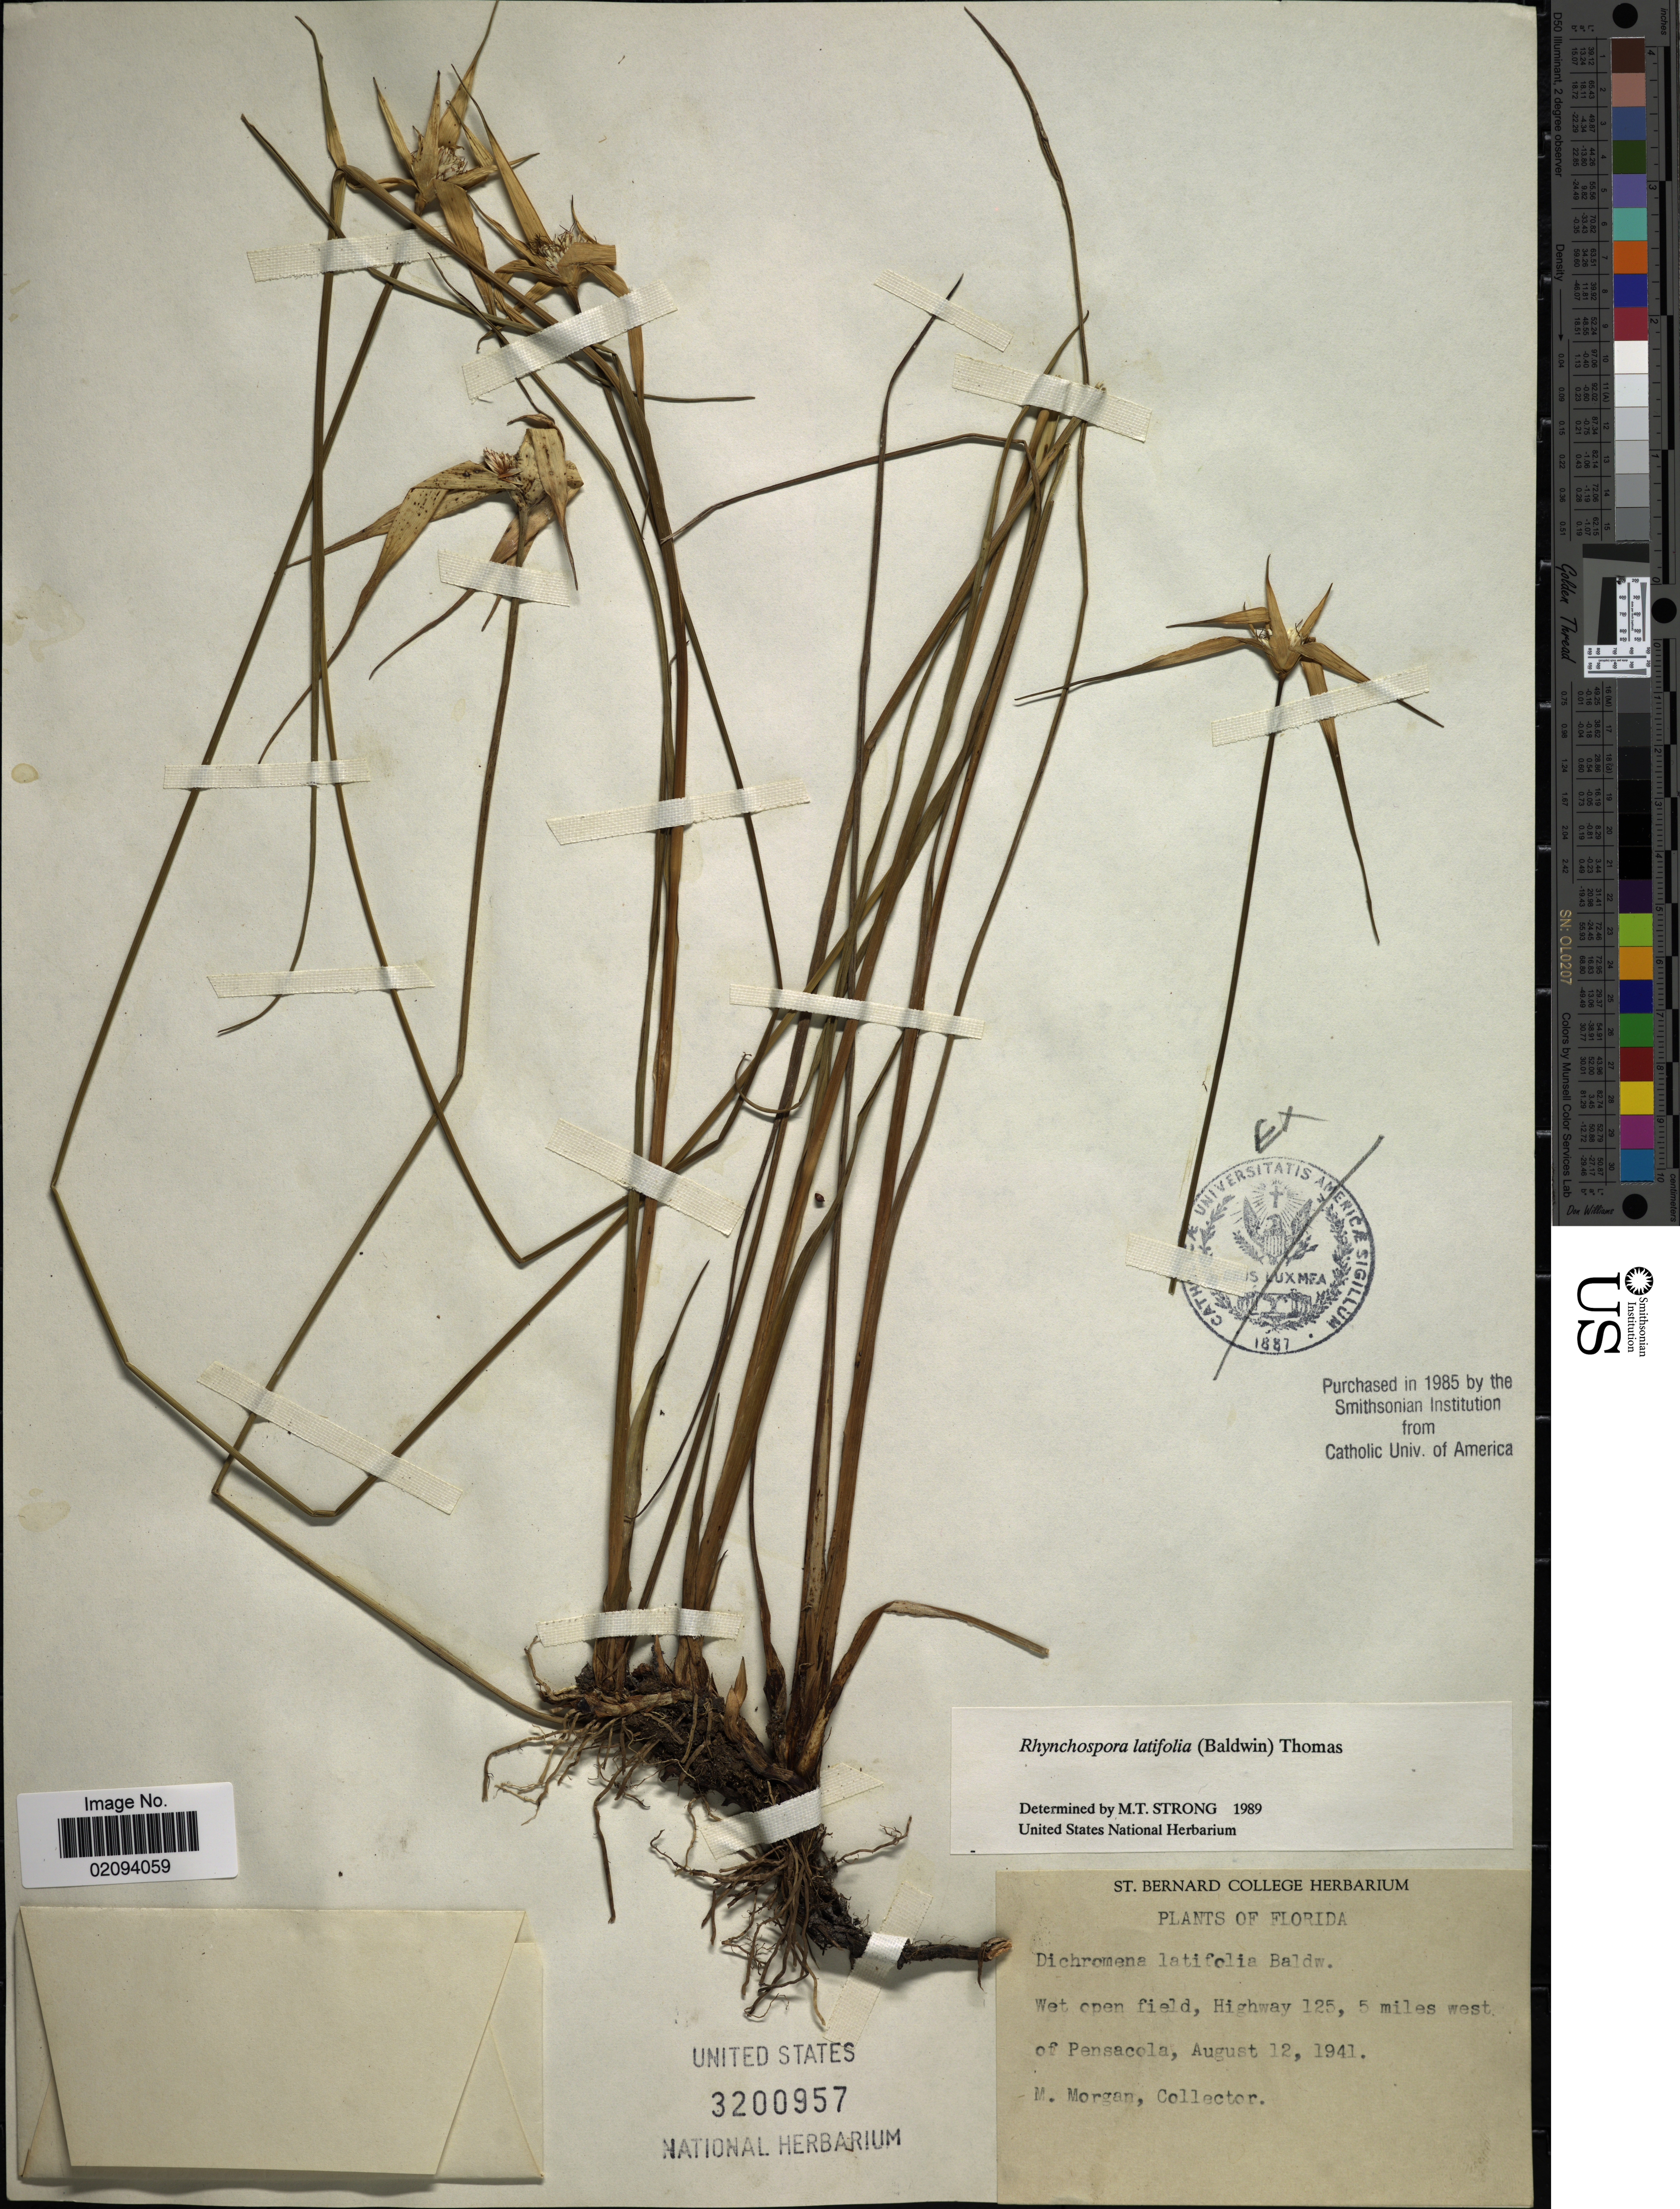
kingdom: Plantae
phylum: Tracheophyta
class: Liliopsida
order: Poales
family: Cyperaceae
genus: Rhynchospora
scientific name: Rhynchospora latifolia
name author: (Baldwin ex Elliott) W.W. Thomas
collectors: M. Morgan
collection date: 1941-08-12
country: United States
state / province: Florida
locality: Wet open field, Highway 125, 5 miles west of Pensacola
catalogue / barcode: US 3200957